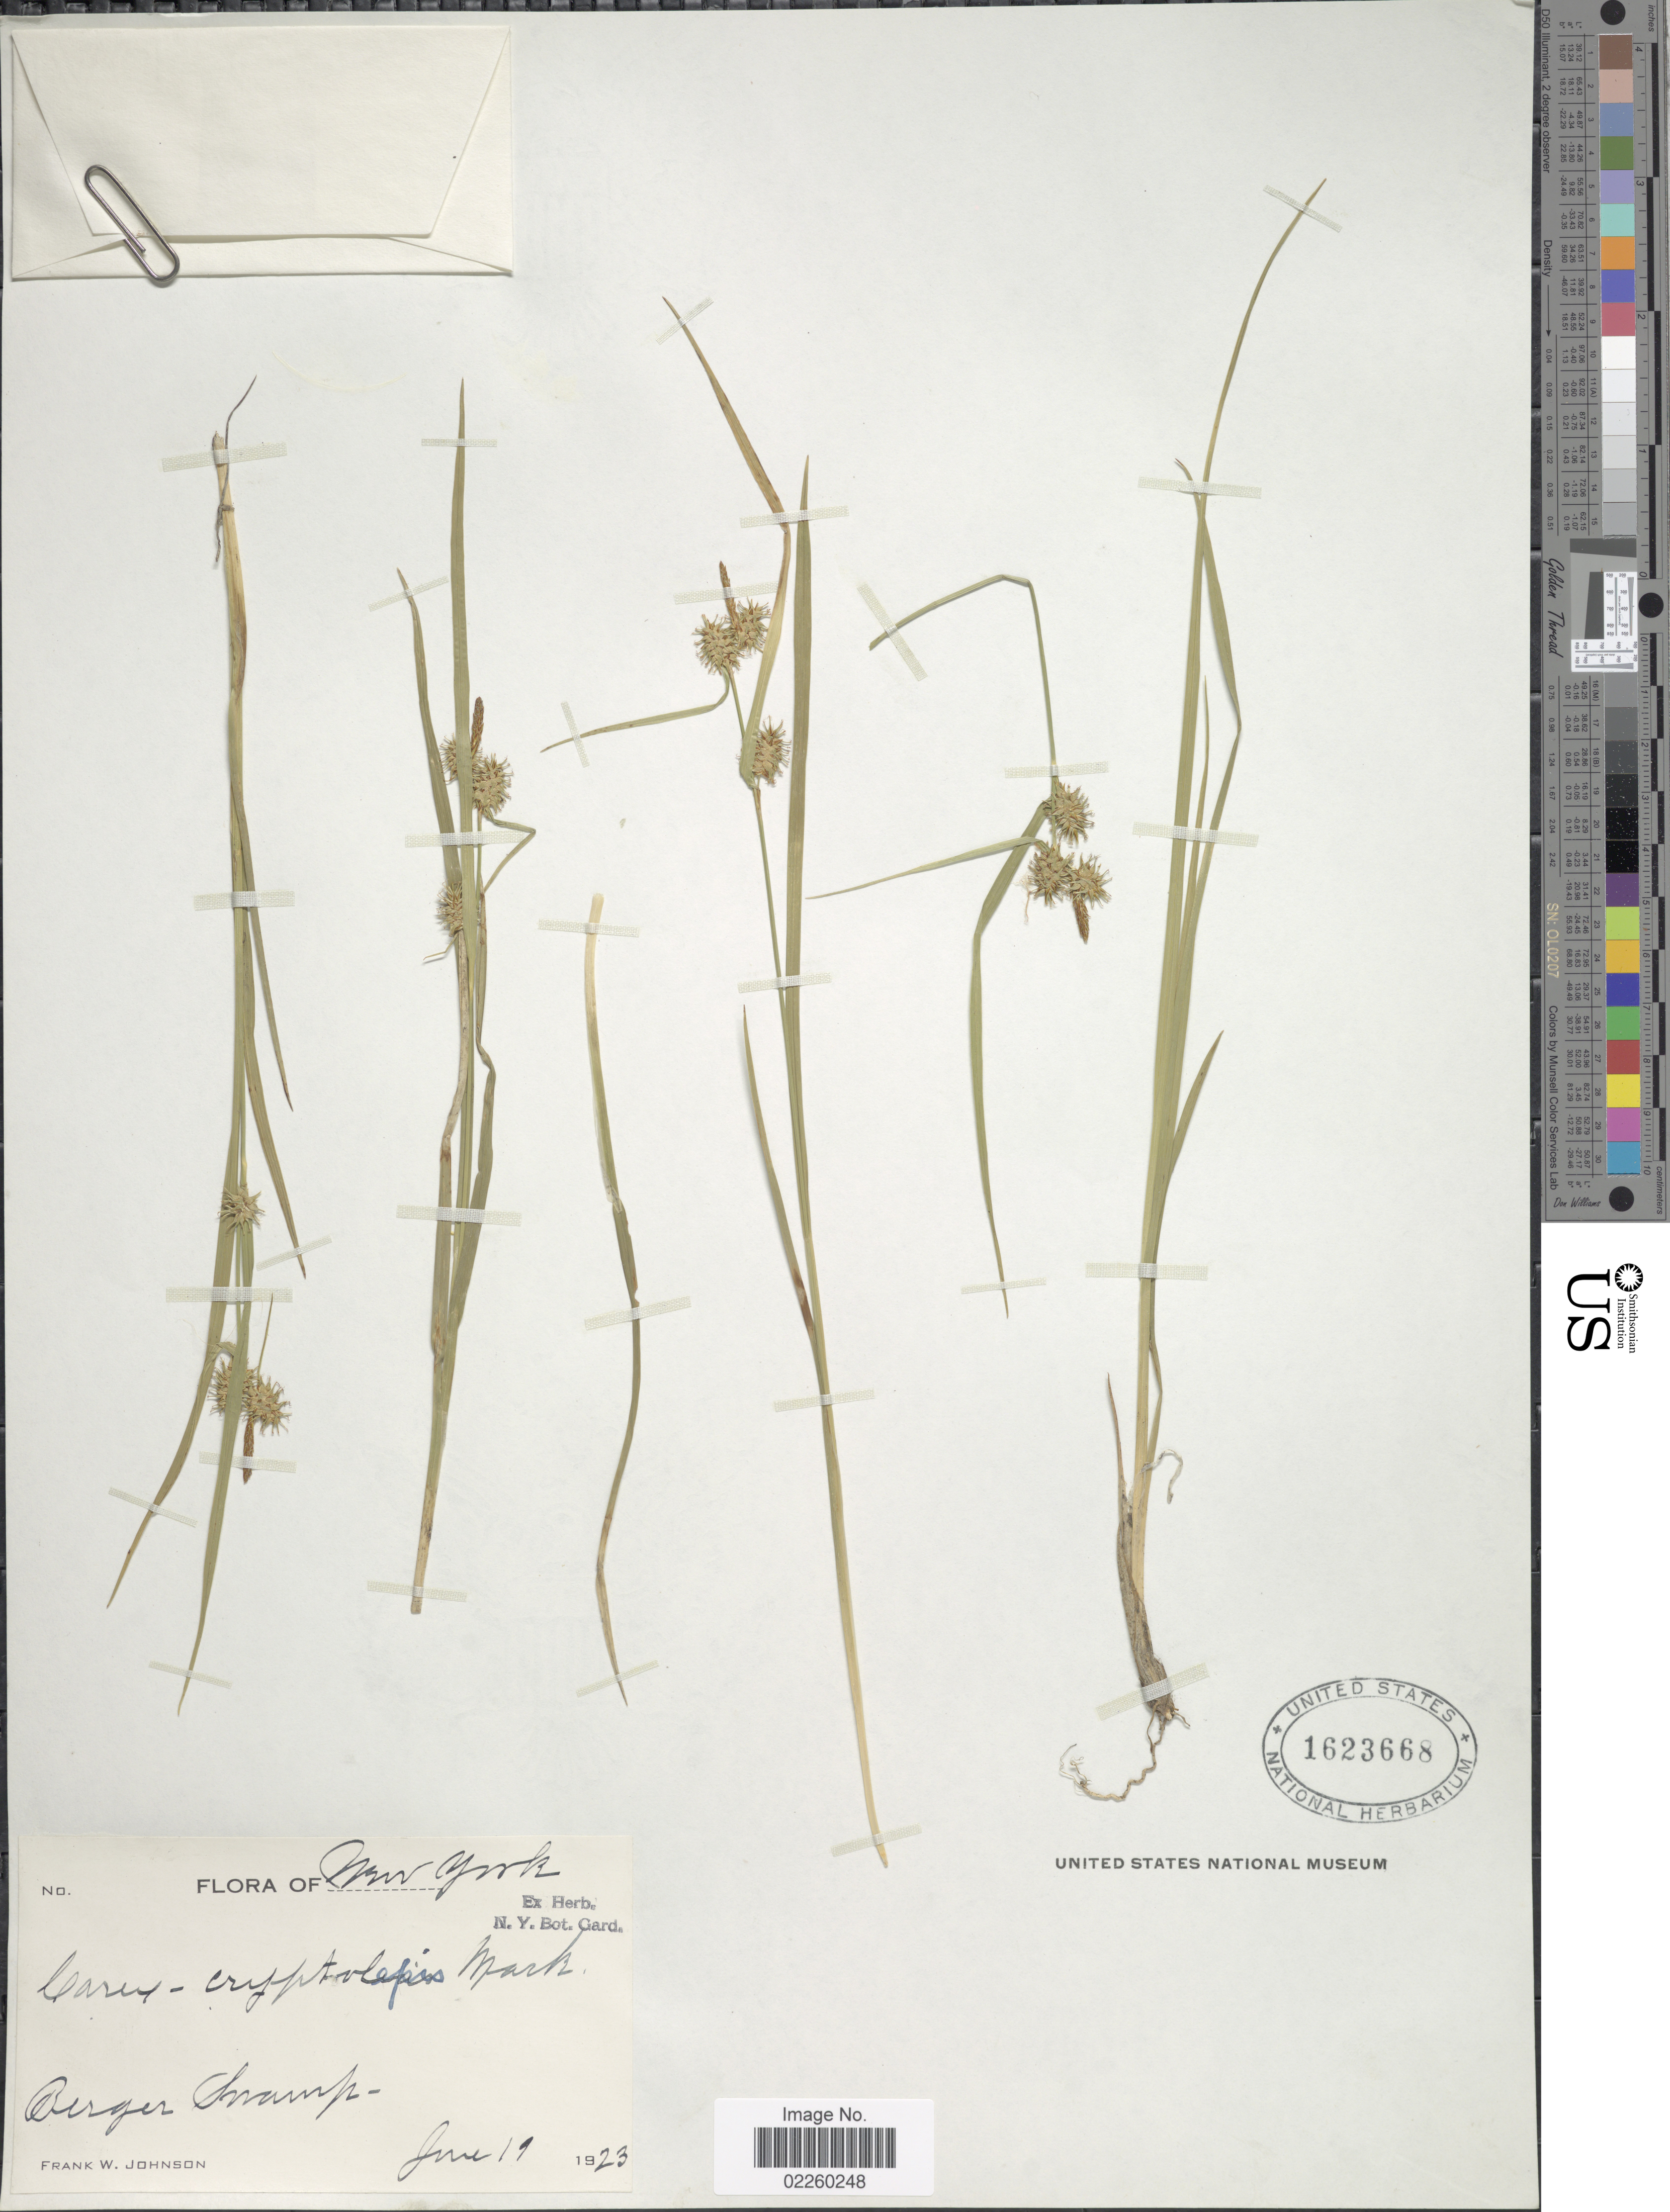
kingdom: Plantae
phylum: Tracheophyta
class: Liliopsida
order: Poales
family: Cyperaceae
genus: Carex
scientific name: Carex cryptolepis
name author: Mack.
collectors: F. W. Johnson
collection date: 1923-06-19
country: United States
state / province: New York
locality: Berger Swamp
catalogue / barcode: US 1623668